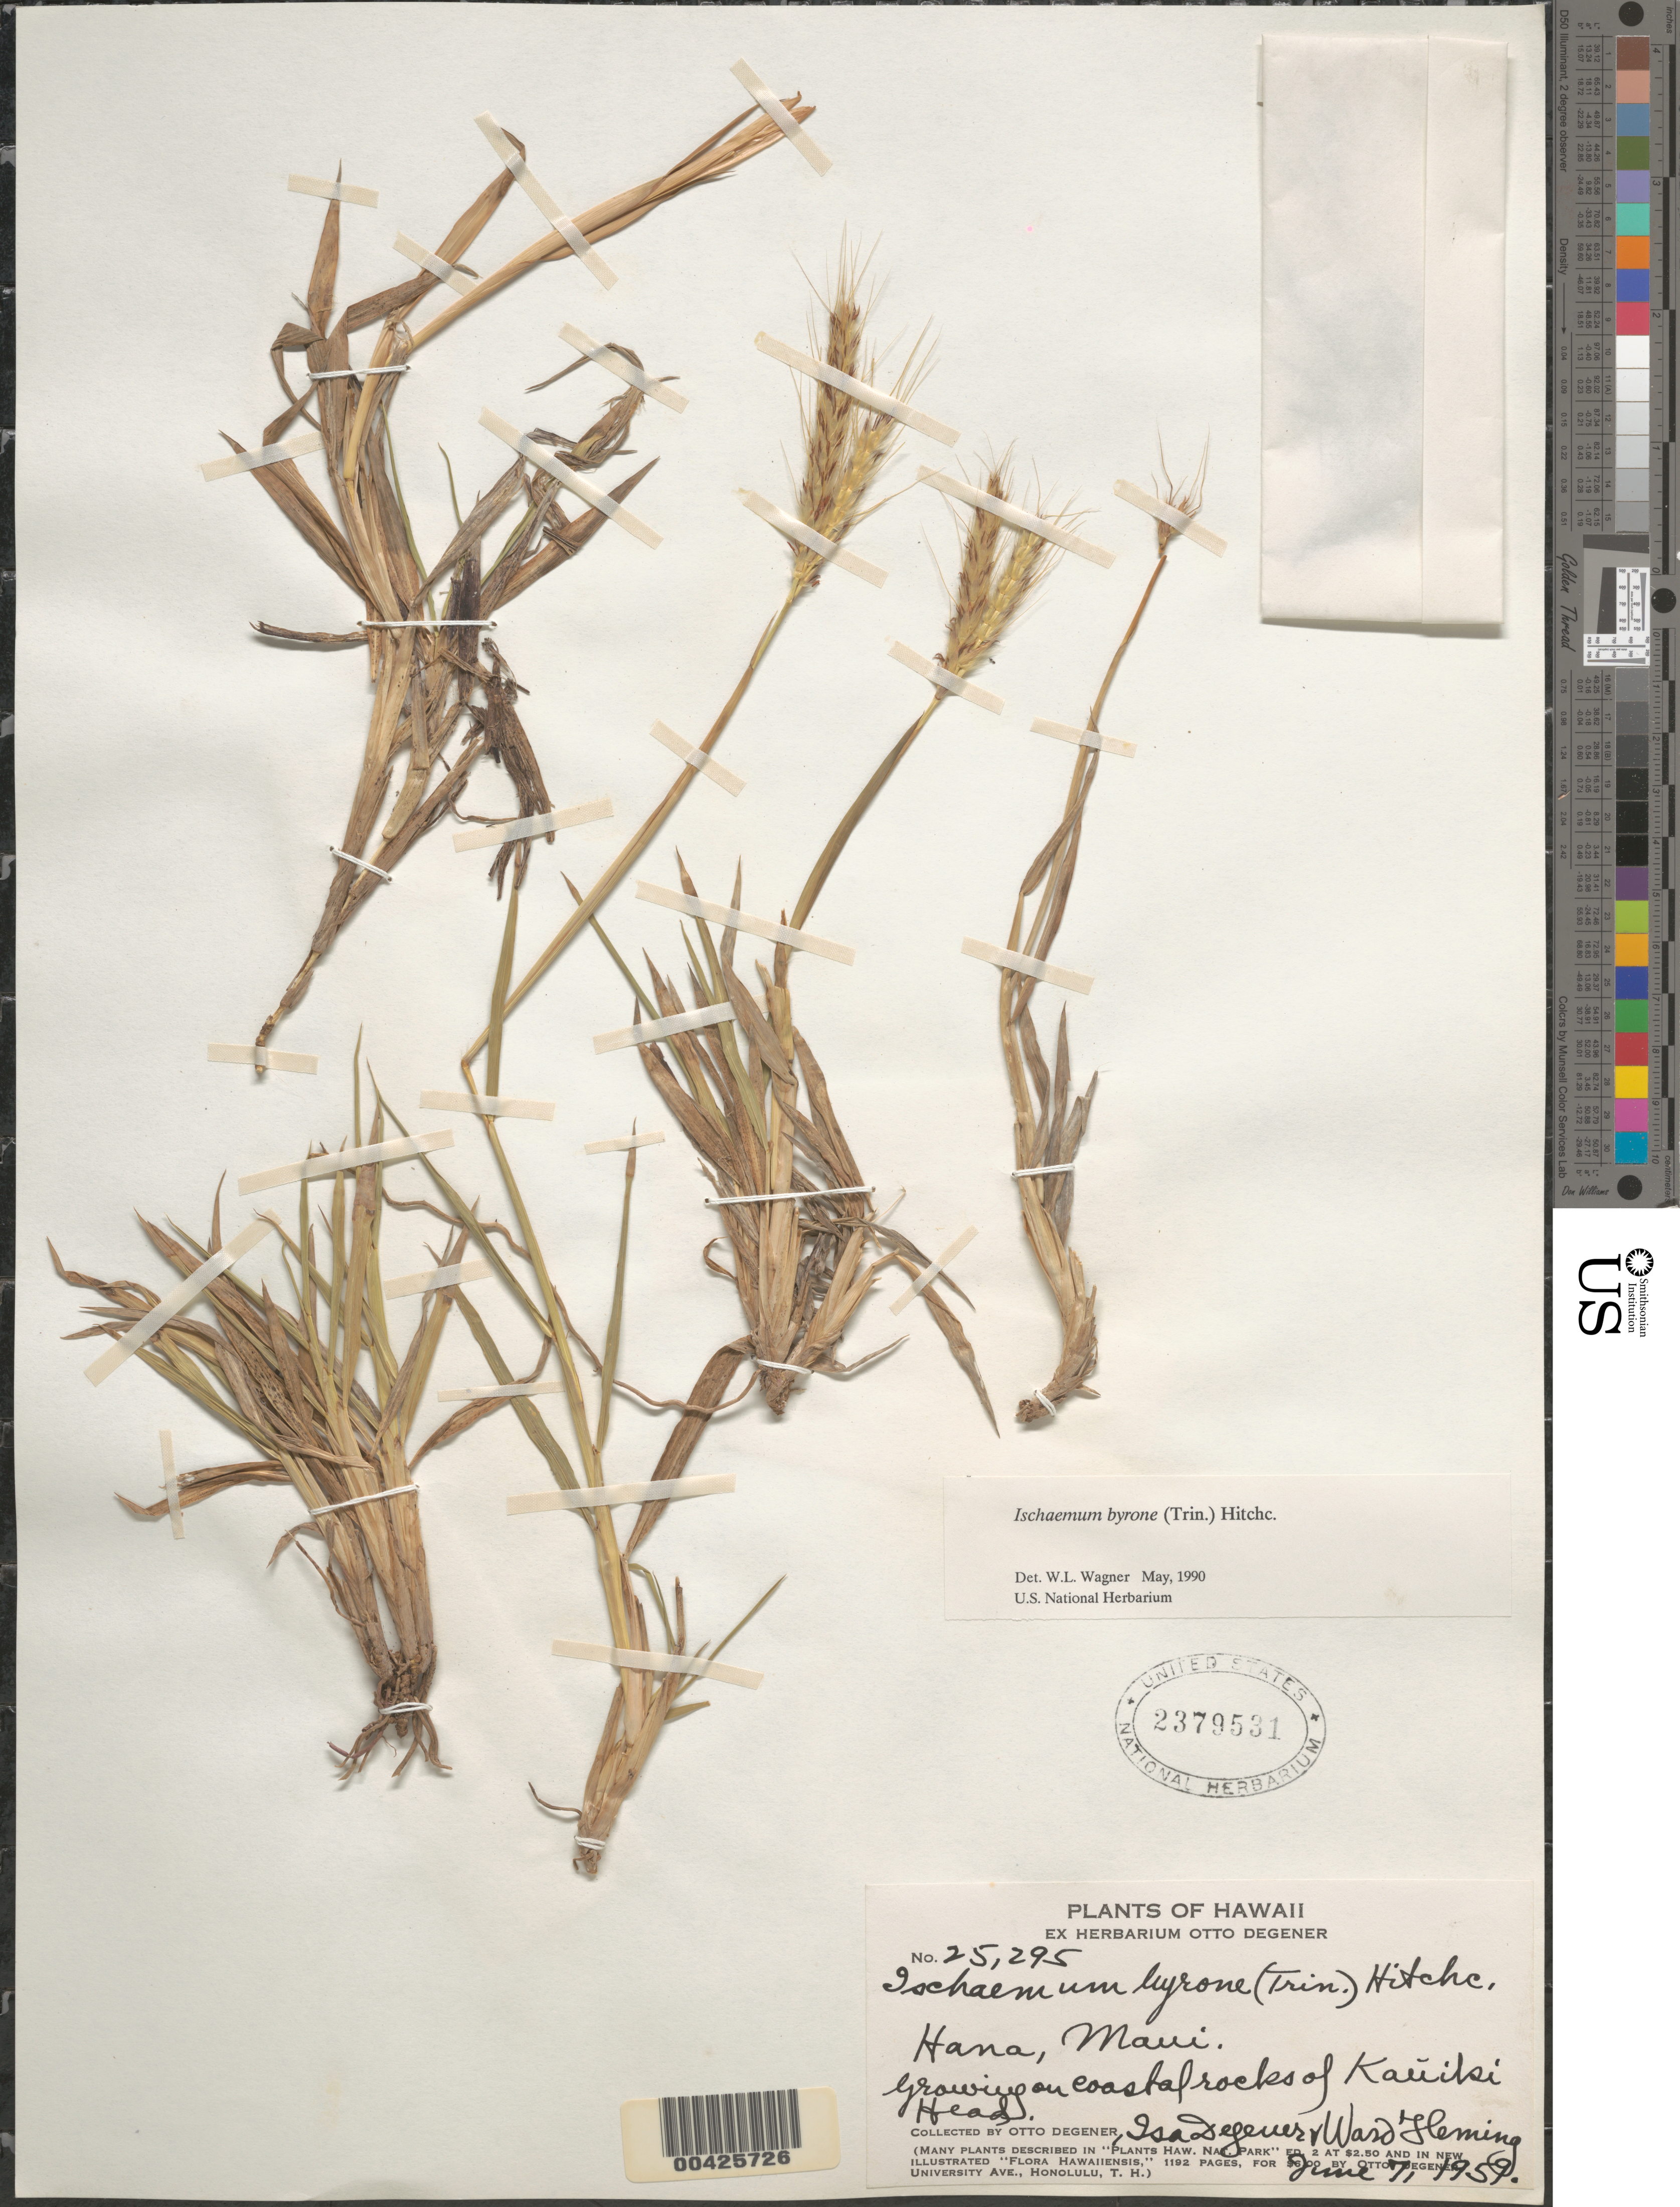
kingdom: Plantae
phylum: Tracheophyta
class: Liliopsida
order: Poales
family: Poaceae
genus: Ischaemum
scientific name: Ischaemum byrone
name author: (Trin.) Hitchc.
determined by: Wagner, W. L., (BOT), Smithsonian Institution - National Museum of Natural History (UNITED STATES)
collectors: O. Degener, I. Degener & W. Fleming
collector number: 25295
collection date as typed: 7 Jun 1959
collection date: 1959-06-07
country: United States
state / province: Hawaii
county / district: Maui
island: Maui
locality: Kauiki Head, Hana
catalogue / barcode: US 2379531